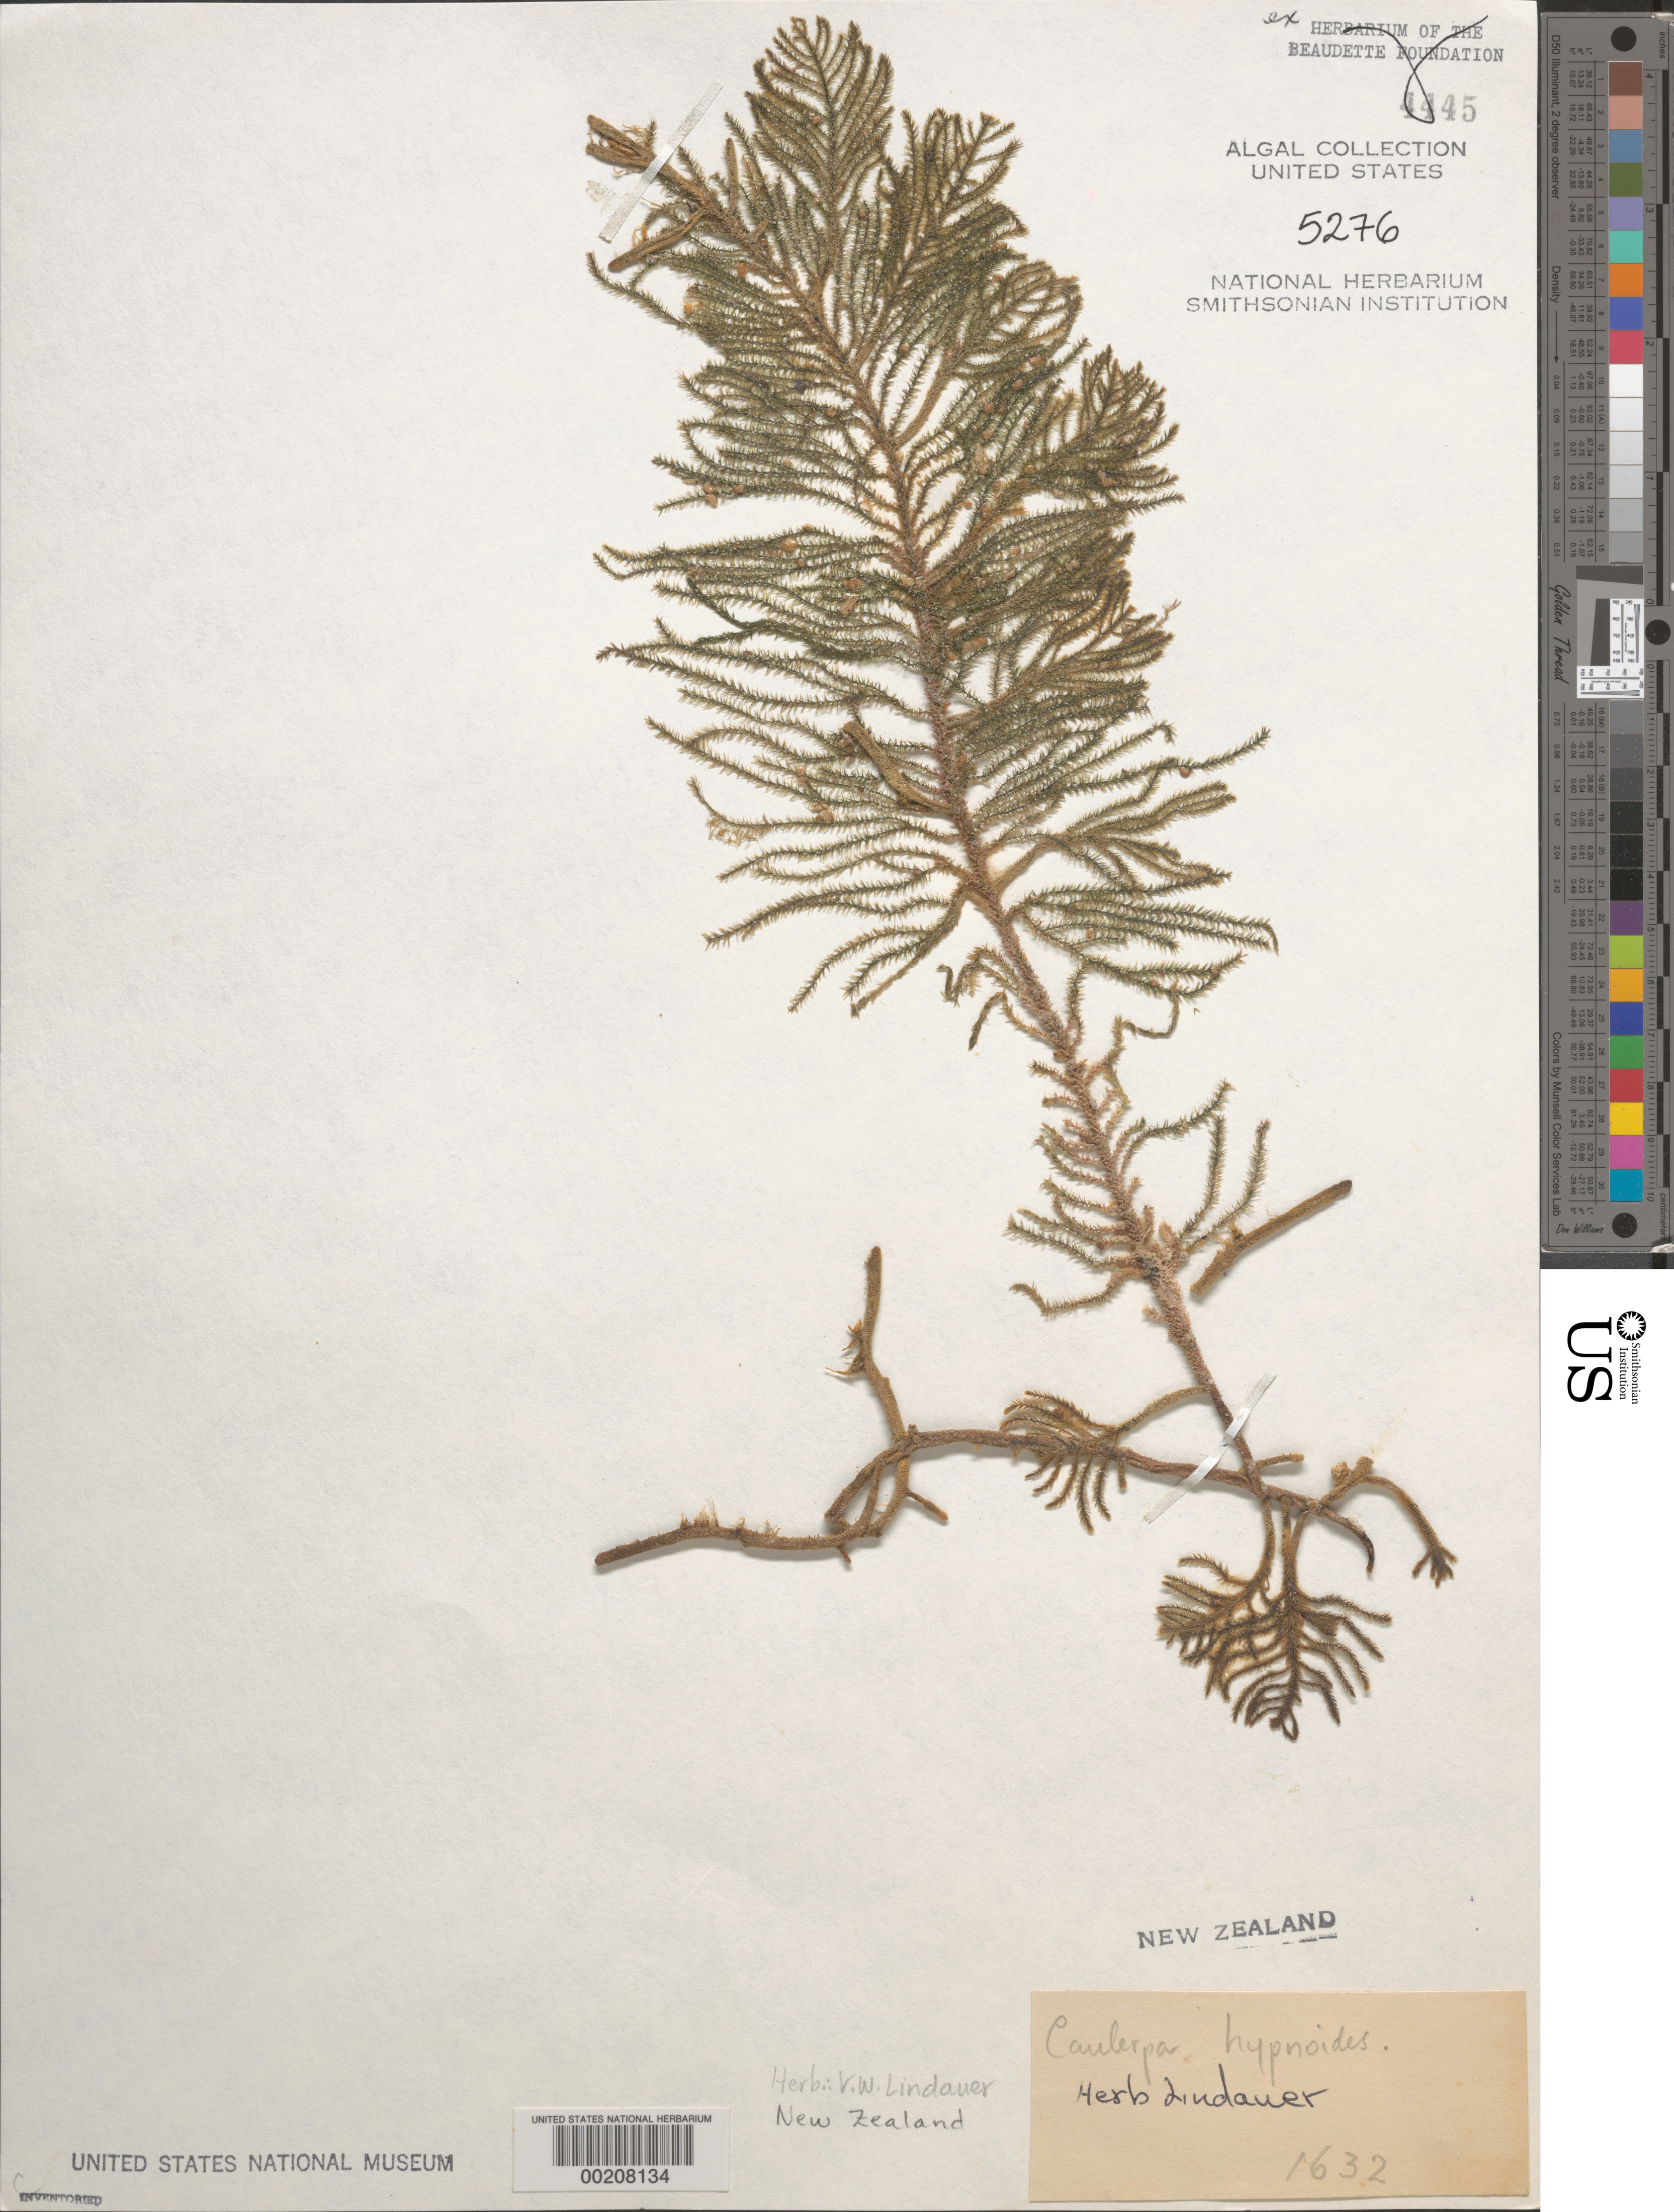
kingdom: Plantae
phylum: Chlorophyta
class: Ulvophyceae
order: Bryopsidales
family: Caulerpaceae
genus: Caulerpa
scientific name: Caulerpa hypnoides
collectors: V. Lindauer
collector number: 1632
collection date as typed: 19--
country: New Zealand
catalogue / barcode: US 5276